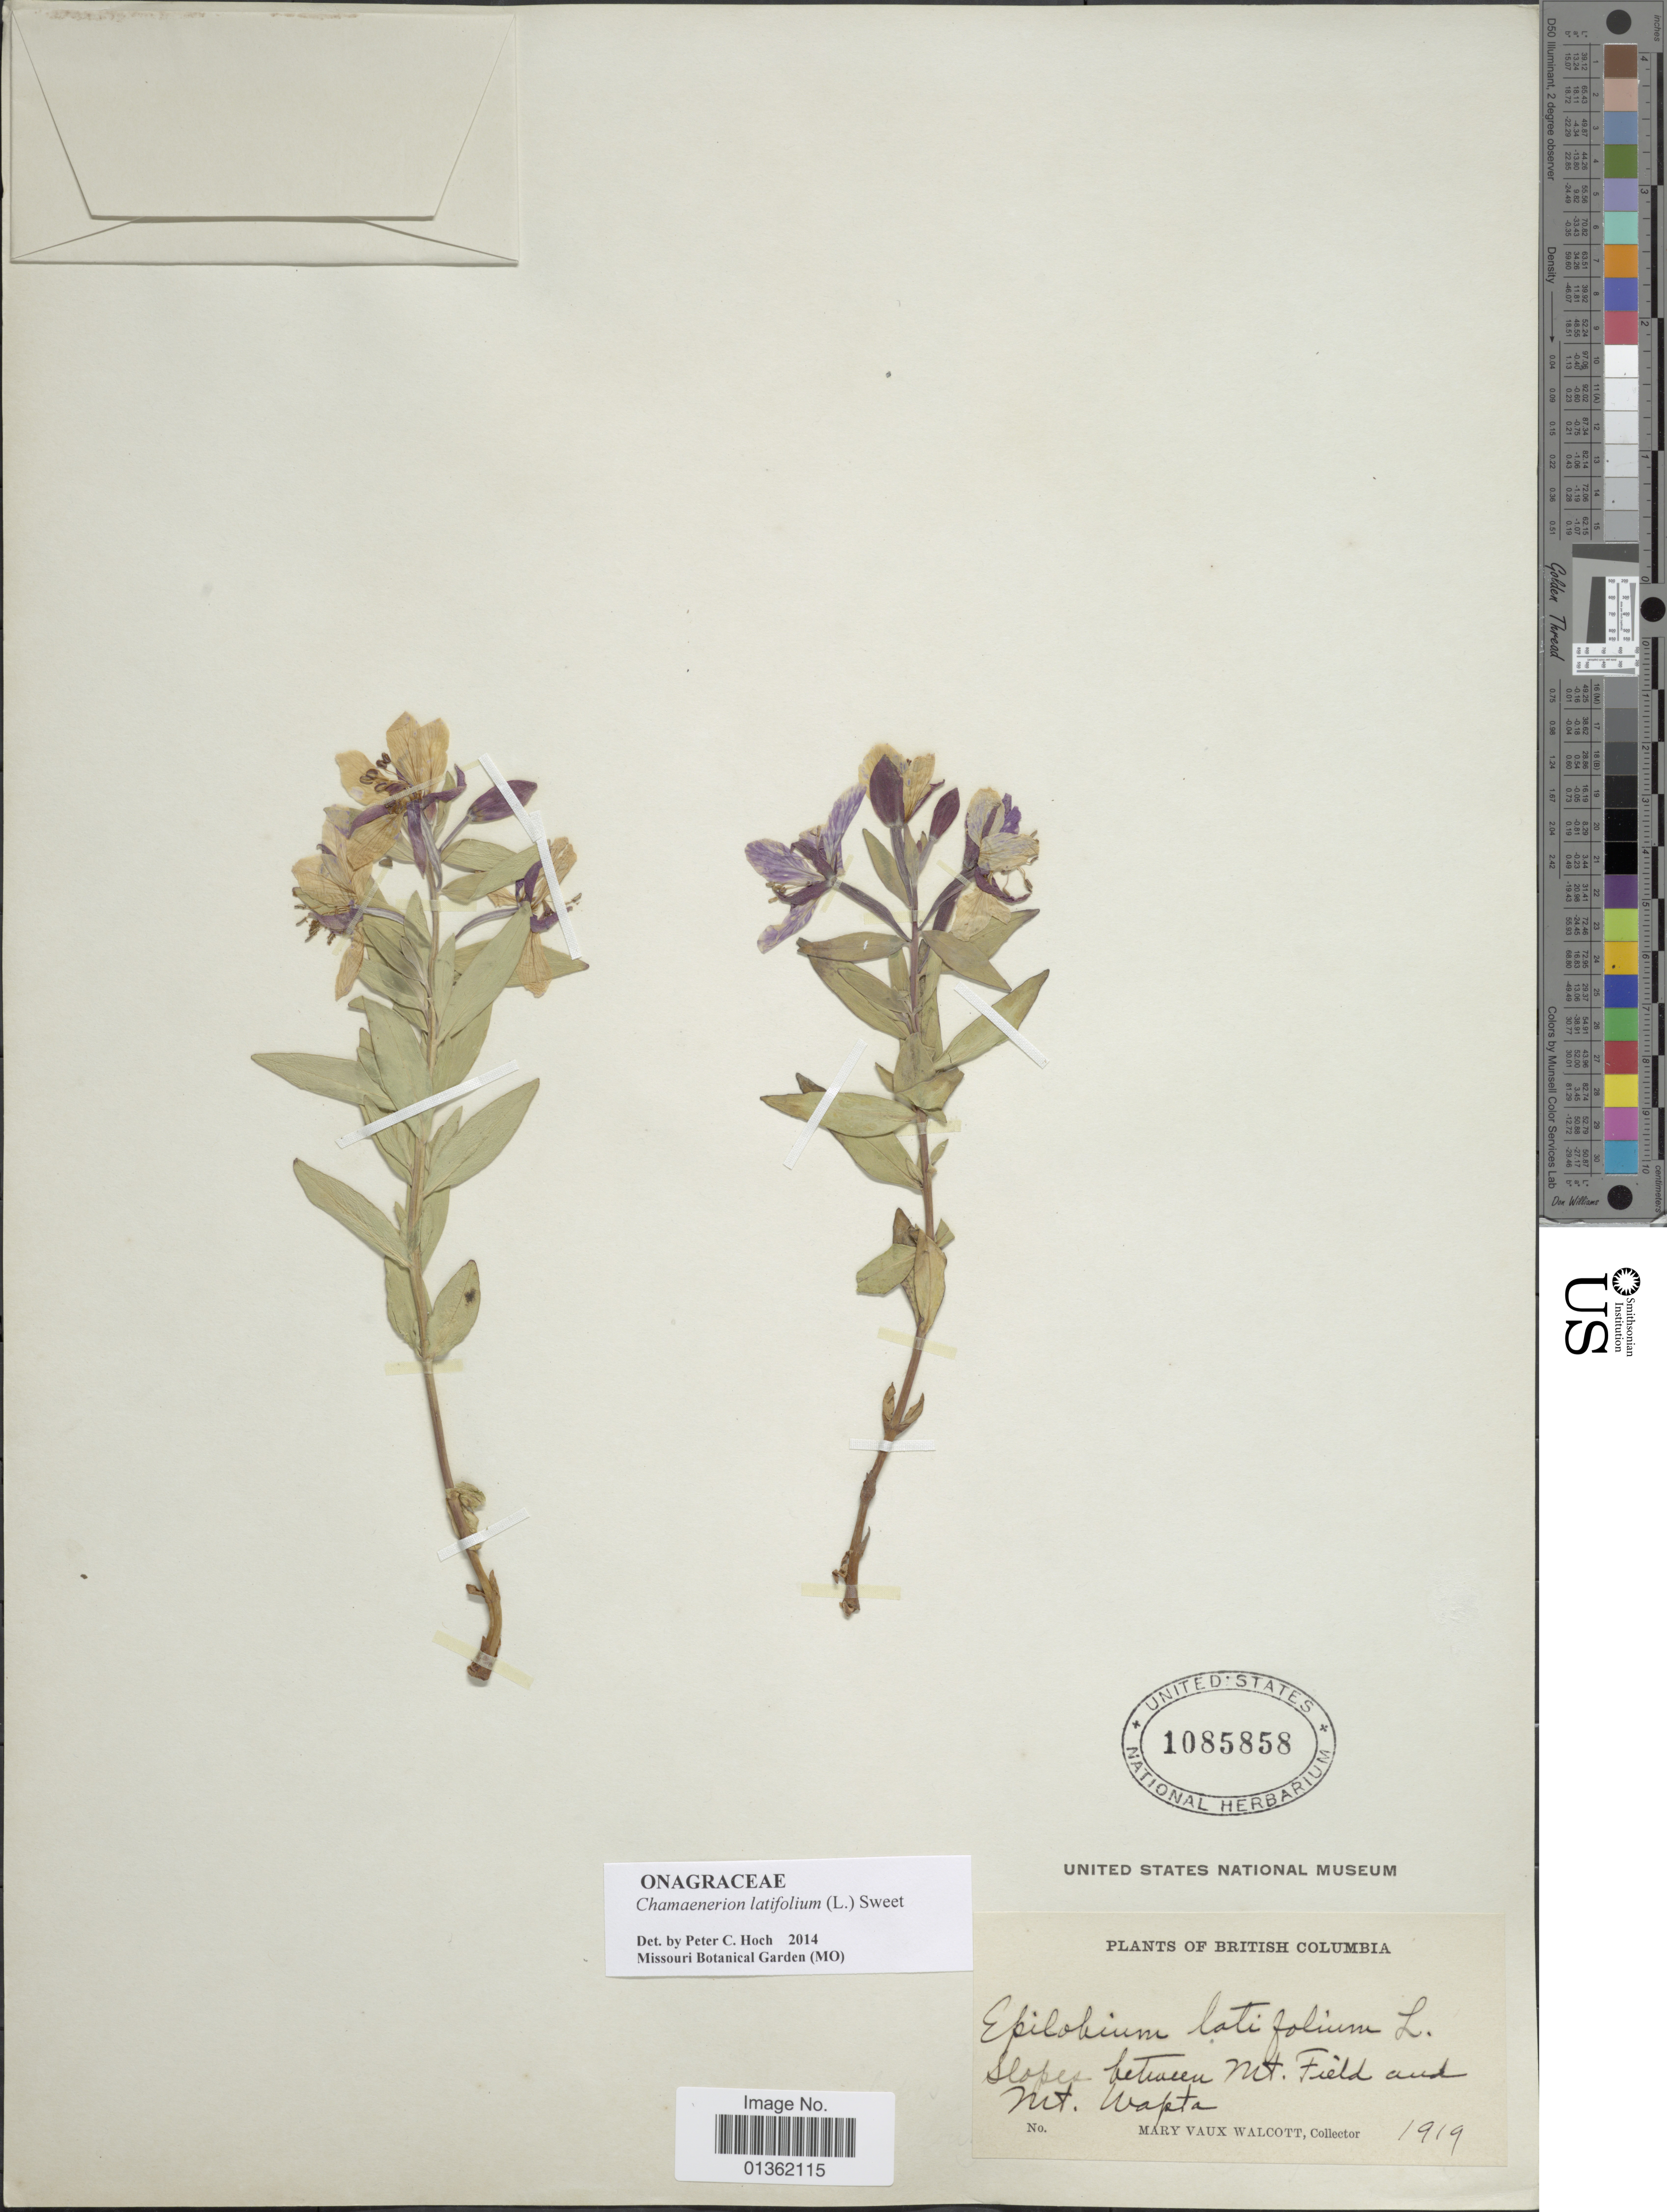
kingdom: Plantae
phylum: Tracheophyta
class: Magnoliopsida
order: Myrtales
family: Onagraceae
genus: Chamaenerion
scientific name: Chamaenerion latifolium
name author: (L.) Th. Fr. & Lange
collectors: M. Walcott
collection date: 1919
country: Canada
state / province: British Columbia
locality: Slopes between Mt. Field and Mt. Wapta.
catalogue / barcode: US 1085858